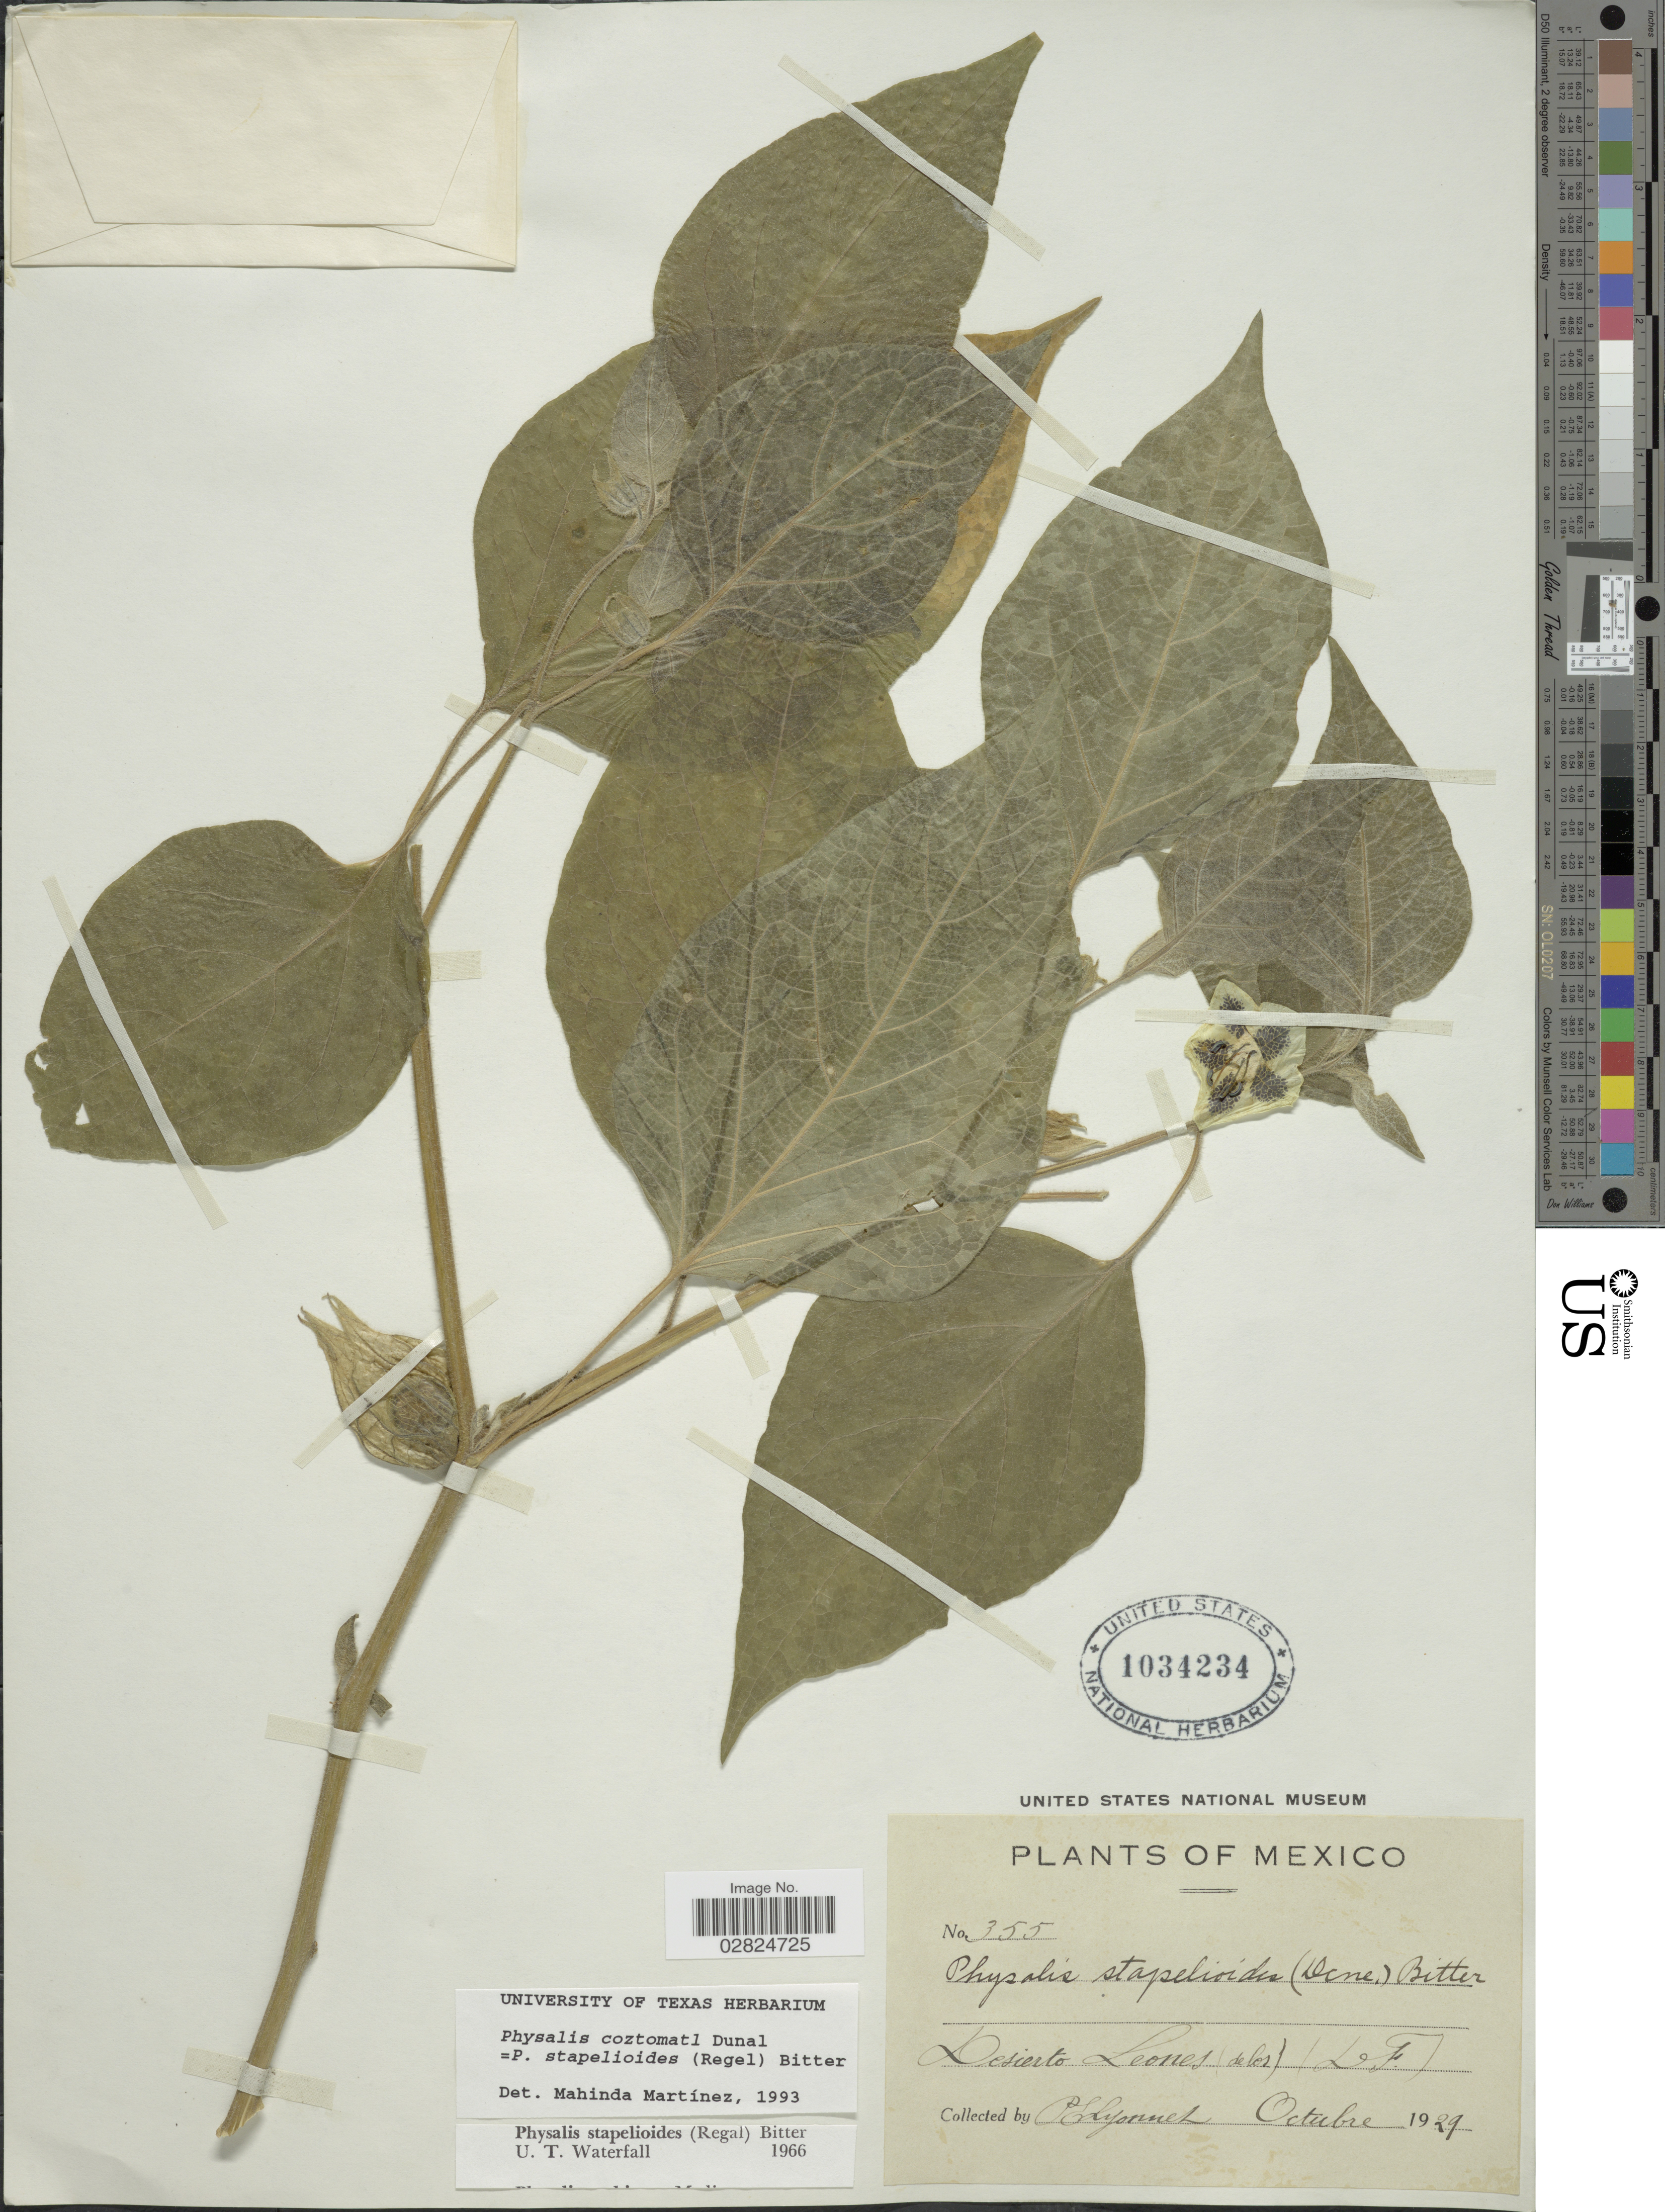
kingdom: Plantae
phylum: Tracheophyta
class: Magnoliopsida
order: Solanales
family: Solanaceae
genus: Physalis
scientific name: Physalis coztomatl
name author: Dunal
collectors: P. Lyonnet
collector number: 355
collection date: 1929-10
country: Mexico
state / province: Distrito Federal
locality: Desierto Leones (de los).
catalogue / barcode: US 1034234